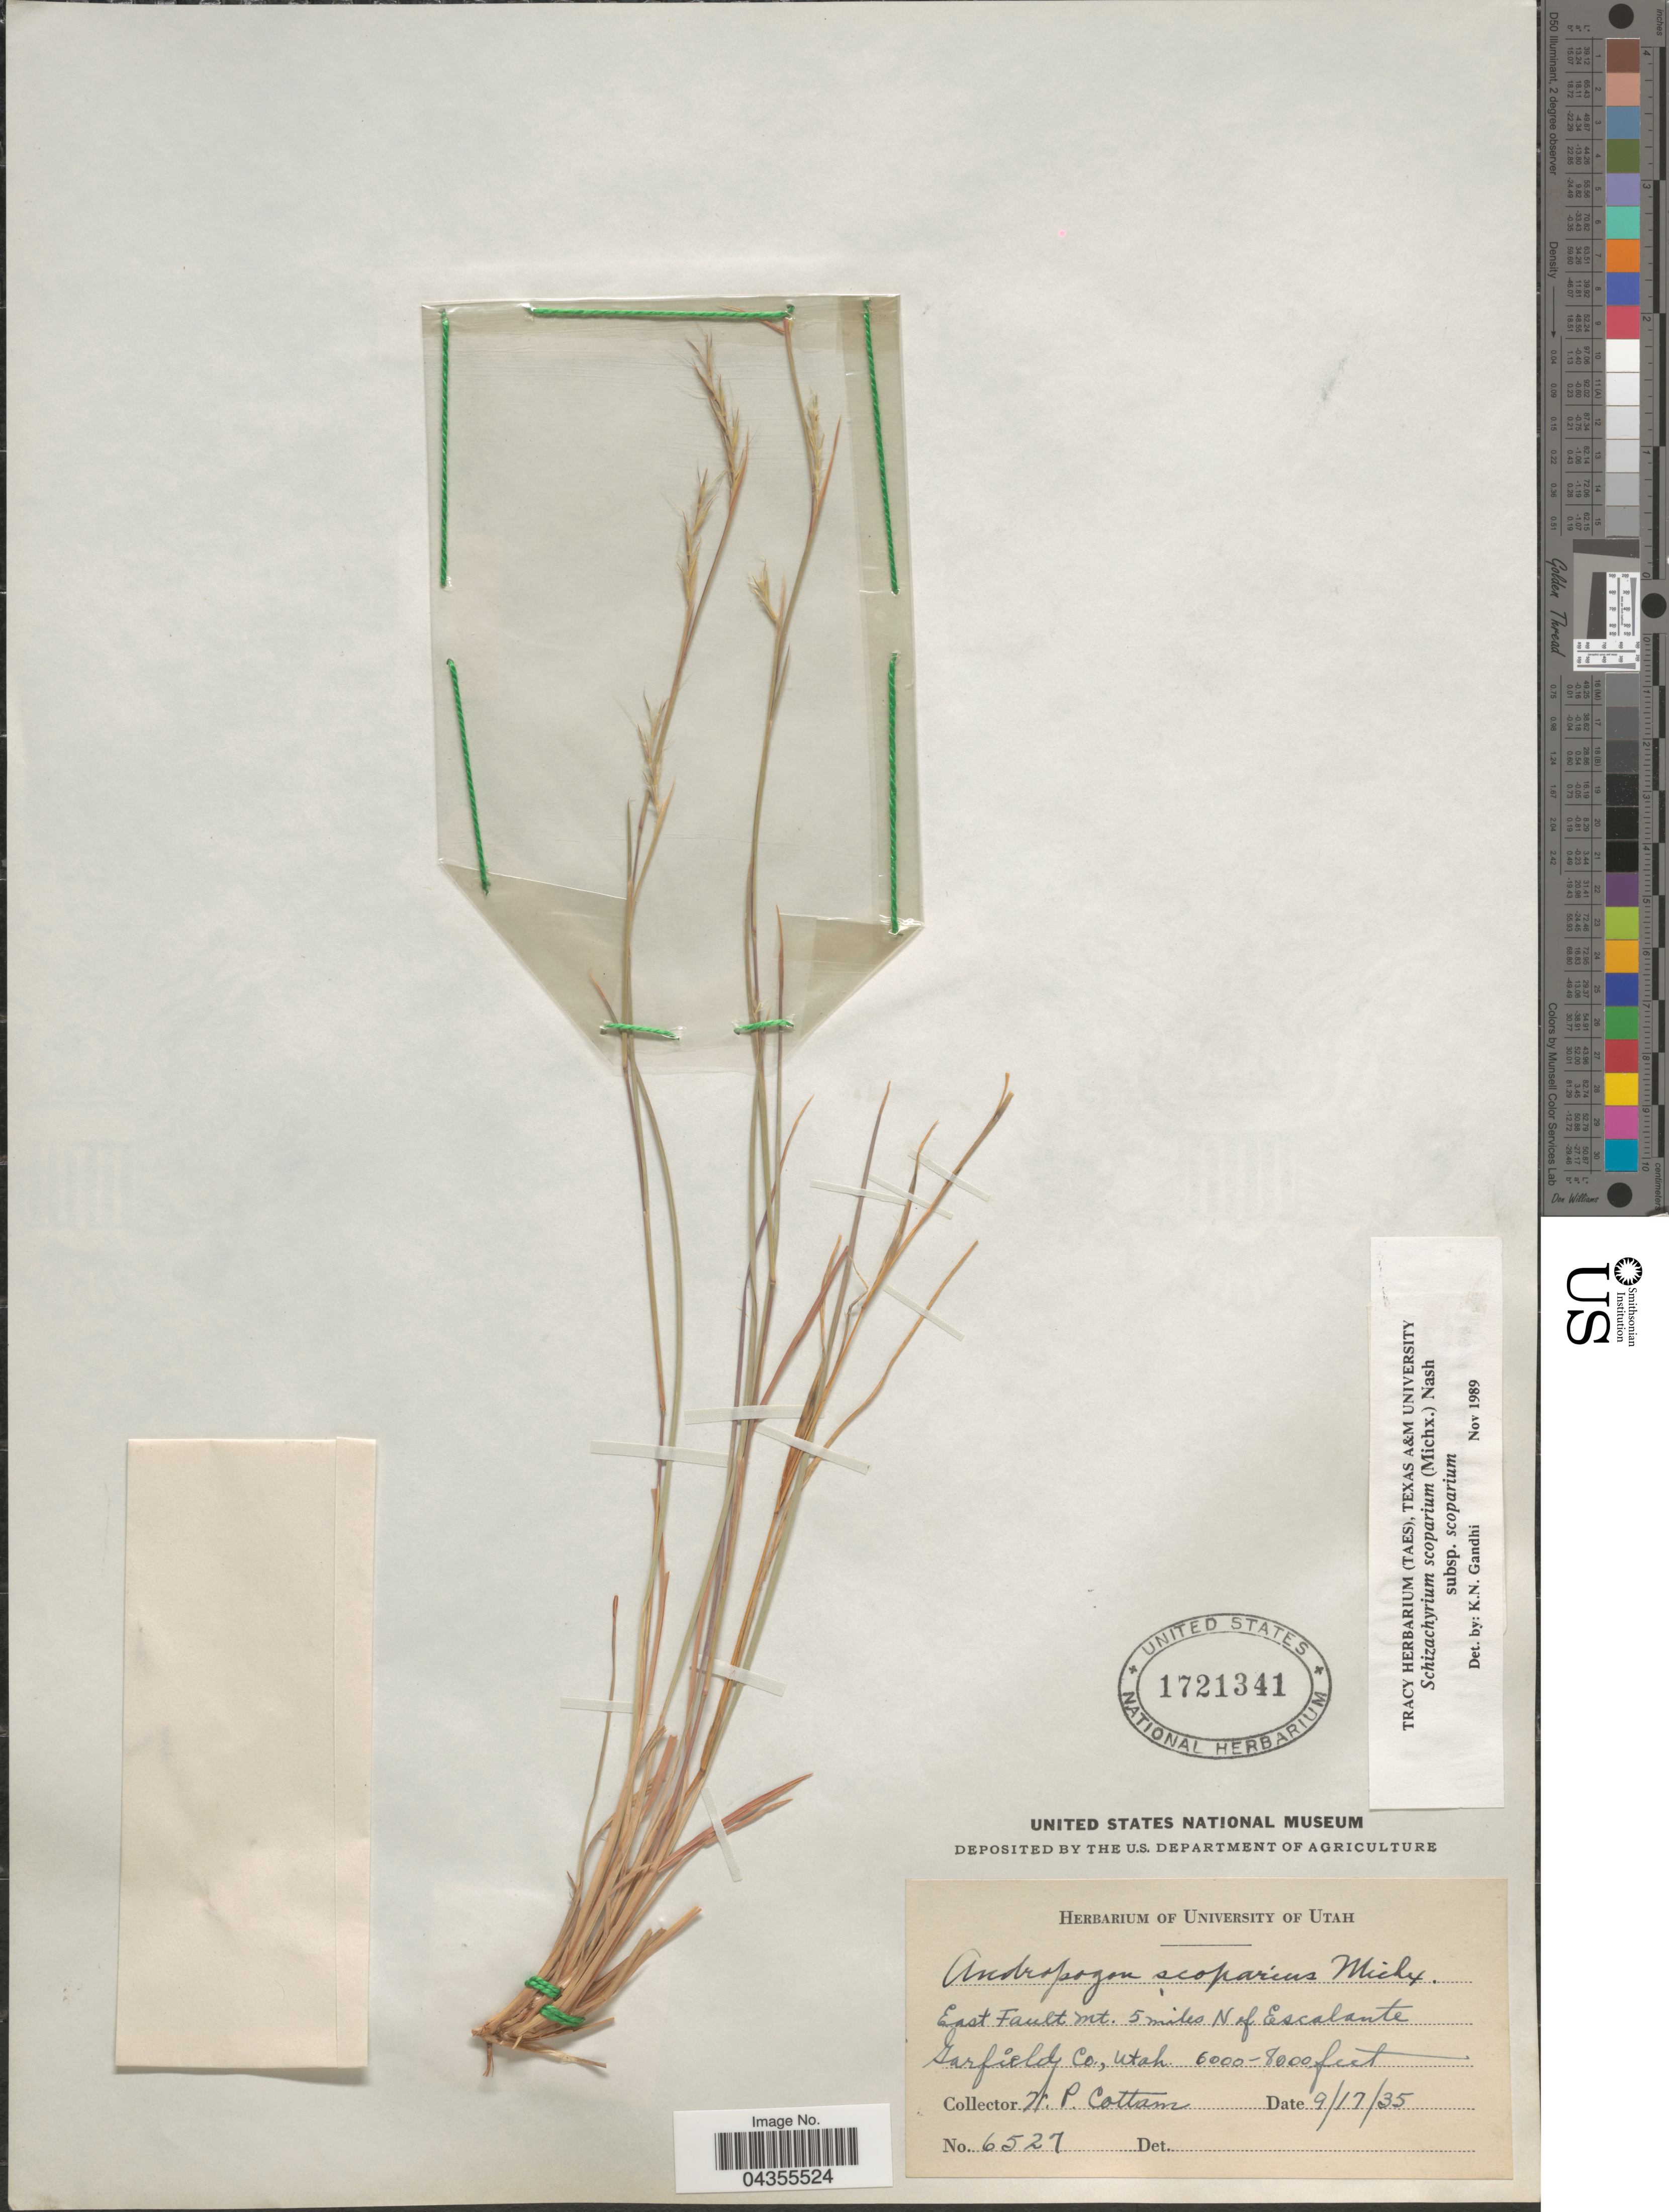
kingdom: Plantae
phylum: Tracheophyta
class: Liliopsida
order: Poales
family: Poaceae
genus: Schizachyrium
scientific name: Schizachyrium scoparium var. scoparium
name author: (Michx.) Nash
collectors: W. Cottam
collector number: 6527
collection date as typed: Transcribed d/m/y: 17/9/35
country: United States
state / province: Utah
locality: East Fault Mt. 5 miles N of Escalante. Garfield Co.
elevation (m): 1829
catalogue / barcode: US 1721341